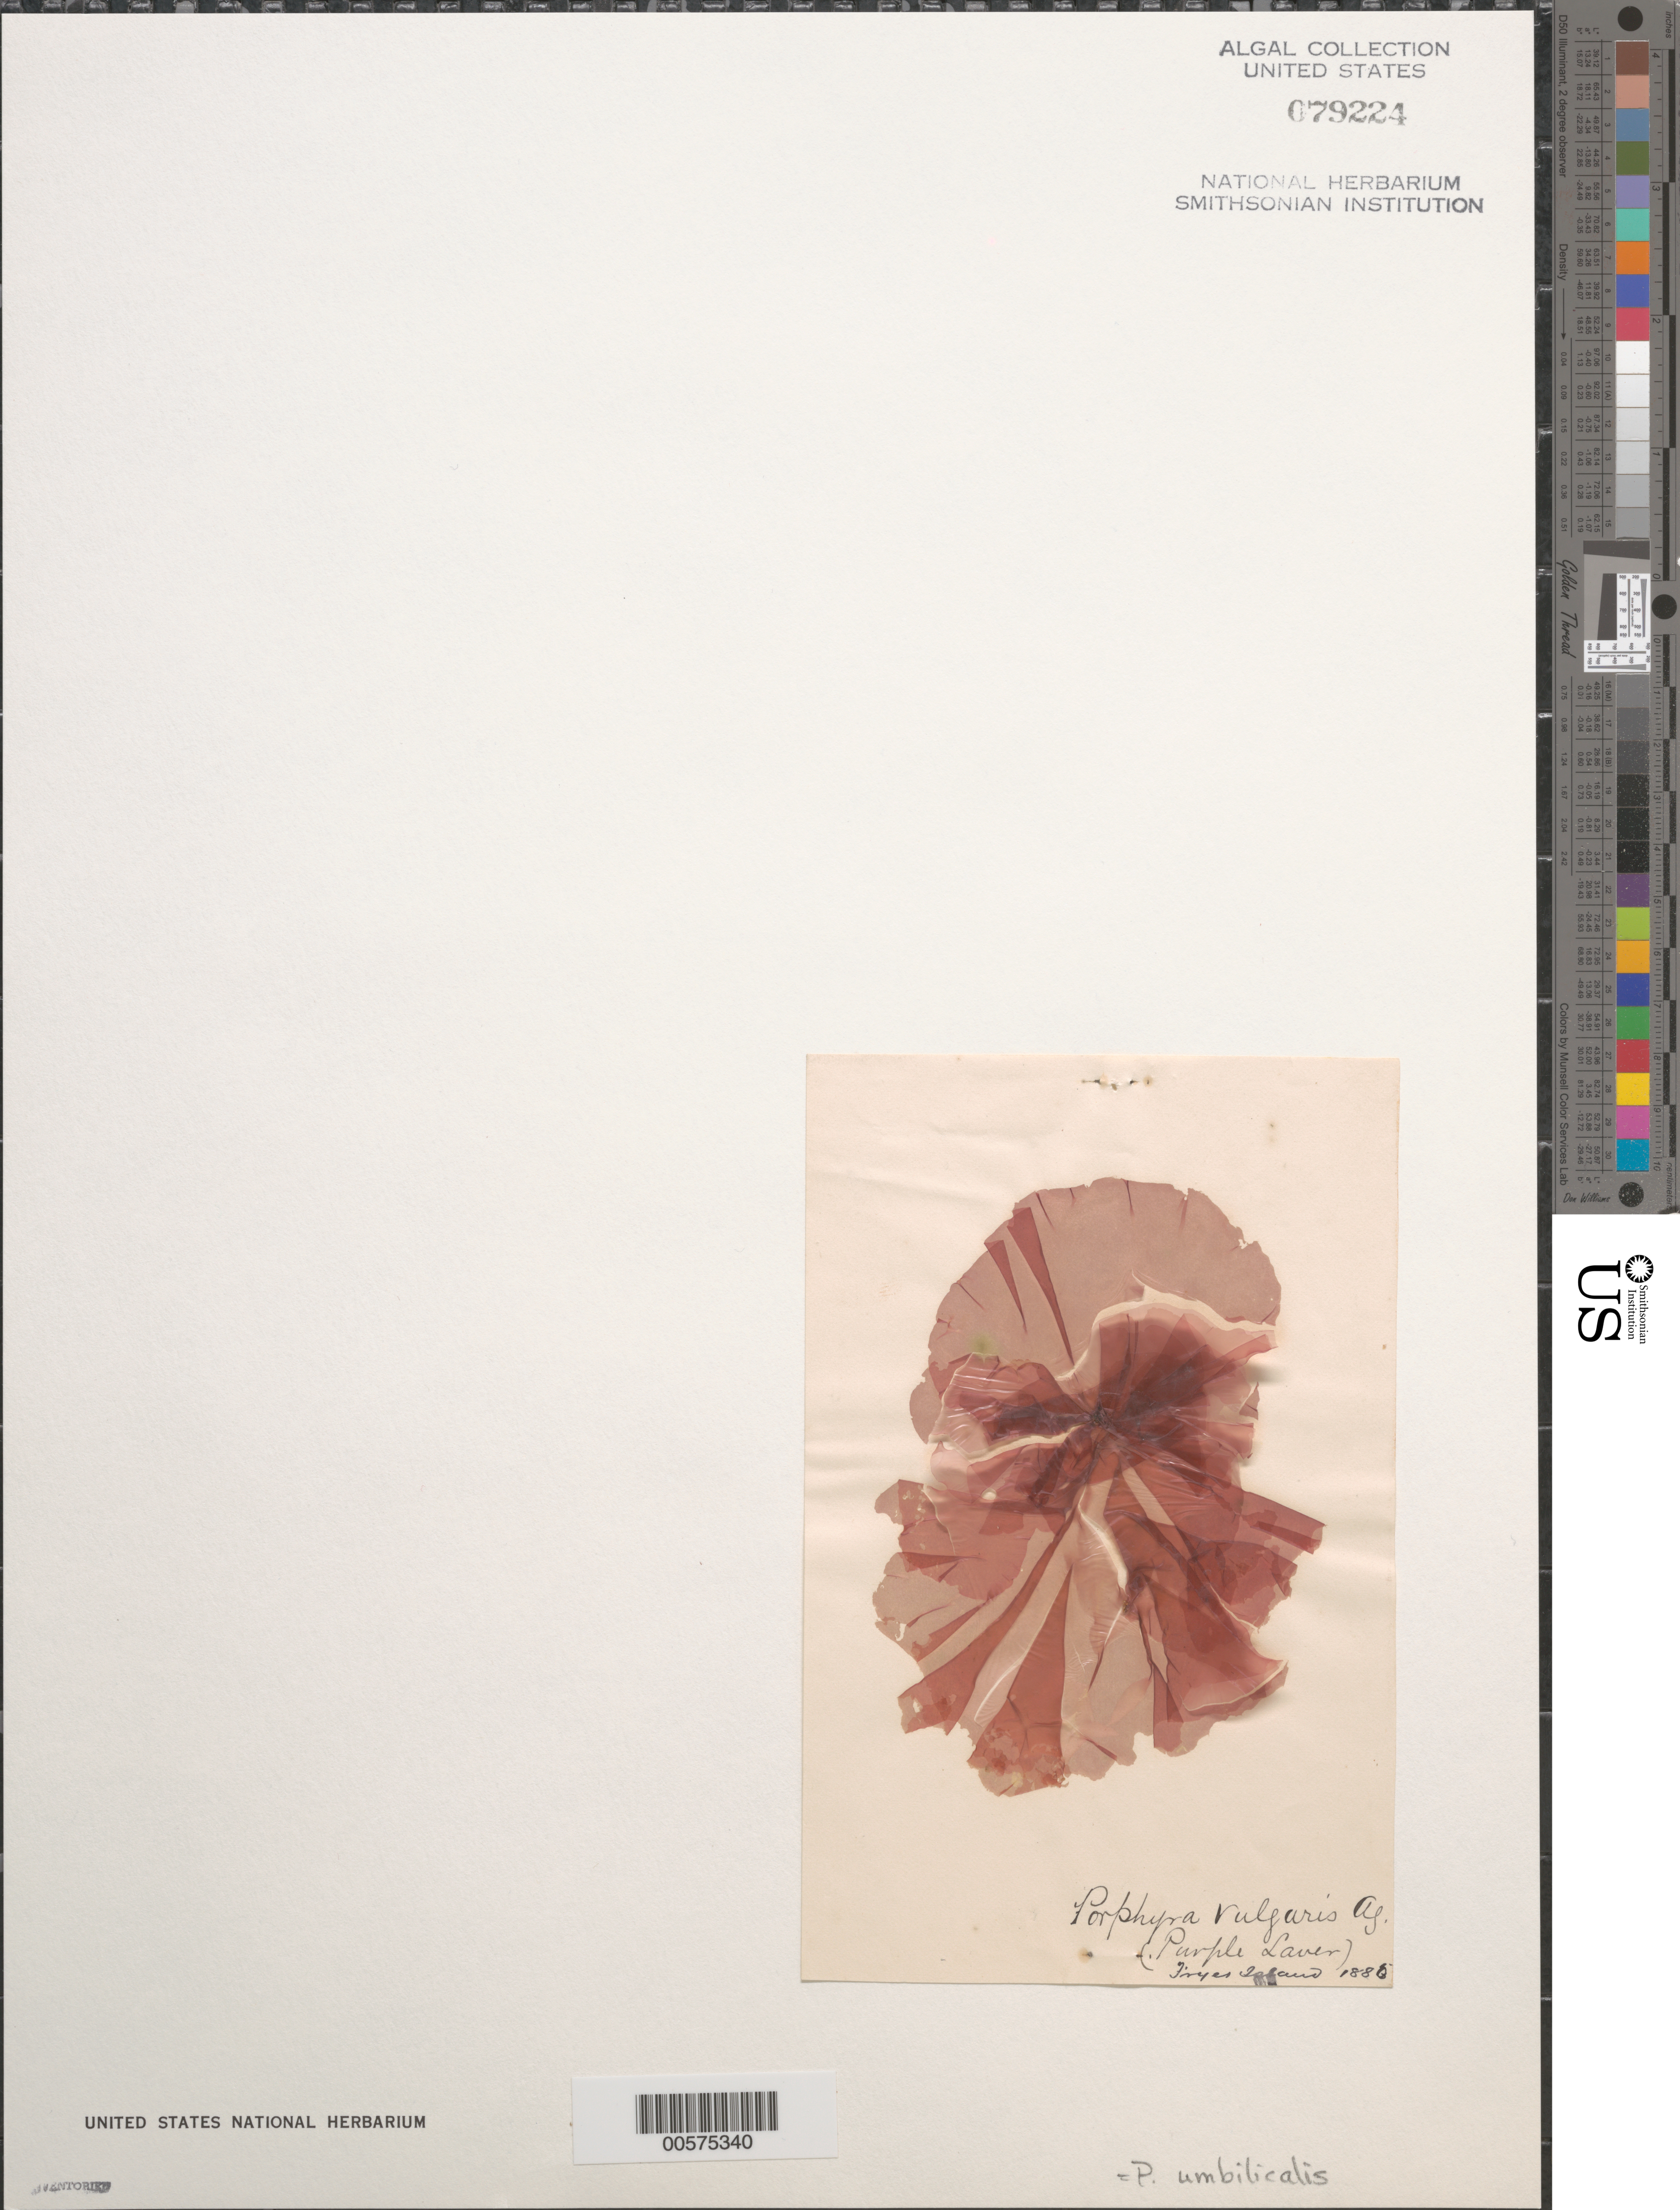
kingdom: Plantae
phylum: Rhodophyta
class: Bangiophyceae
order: Bangiales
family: Bangiaceae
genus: Porphyra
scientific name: Porphyra umbilicalis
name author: Kütz.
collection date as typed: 1886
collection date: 1886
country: Canada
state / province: New Brunswick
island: Fryes Island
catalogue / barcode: US 79224